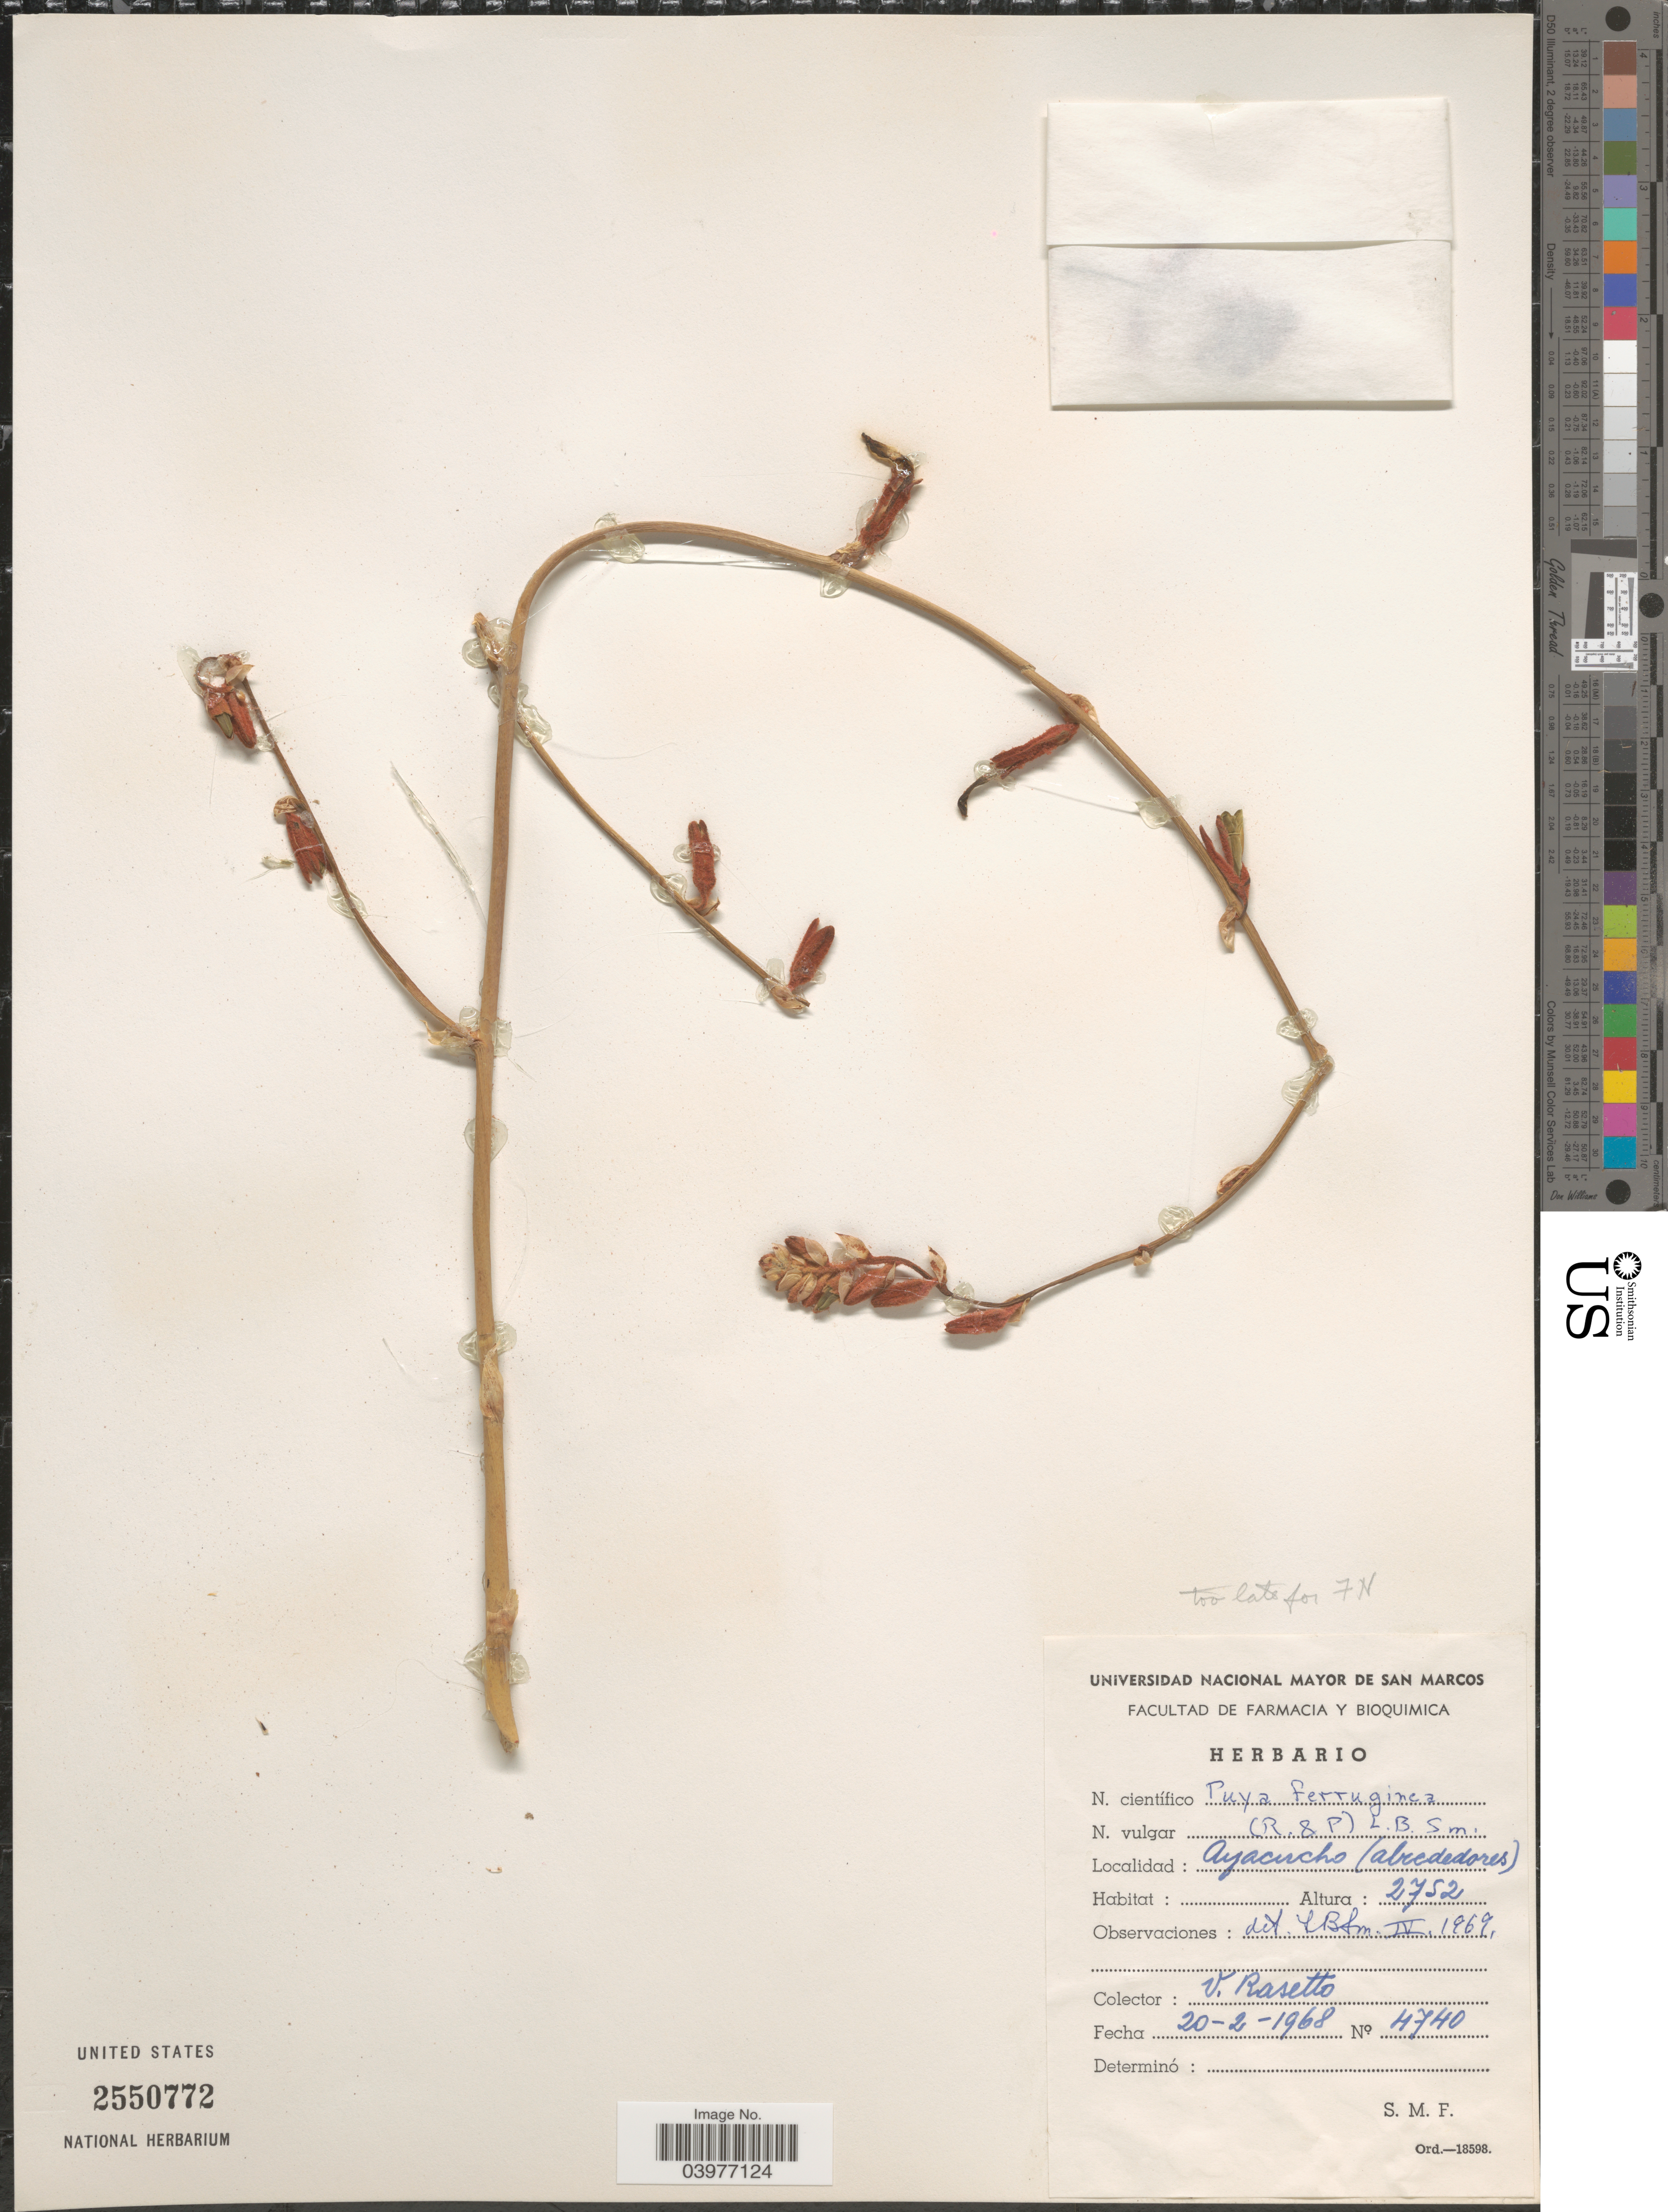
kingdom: Plantae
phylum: Tracheophyta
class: Liliopsida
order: Poales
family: Bromeliaceae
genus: Puya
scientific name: Puya ferruginea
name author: (Ruiz & Pav.) L.B. Sm.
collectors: V. Rasetto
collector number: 4740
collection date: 1968-02-20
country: Peru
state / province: Ayacucho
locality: Ayacucho (alrededores).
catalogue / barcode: US 2550772